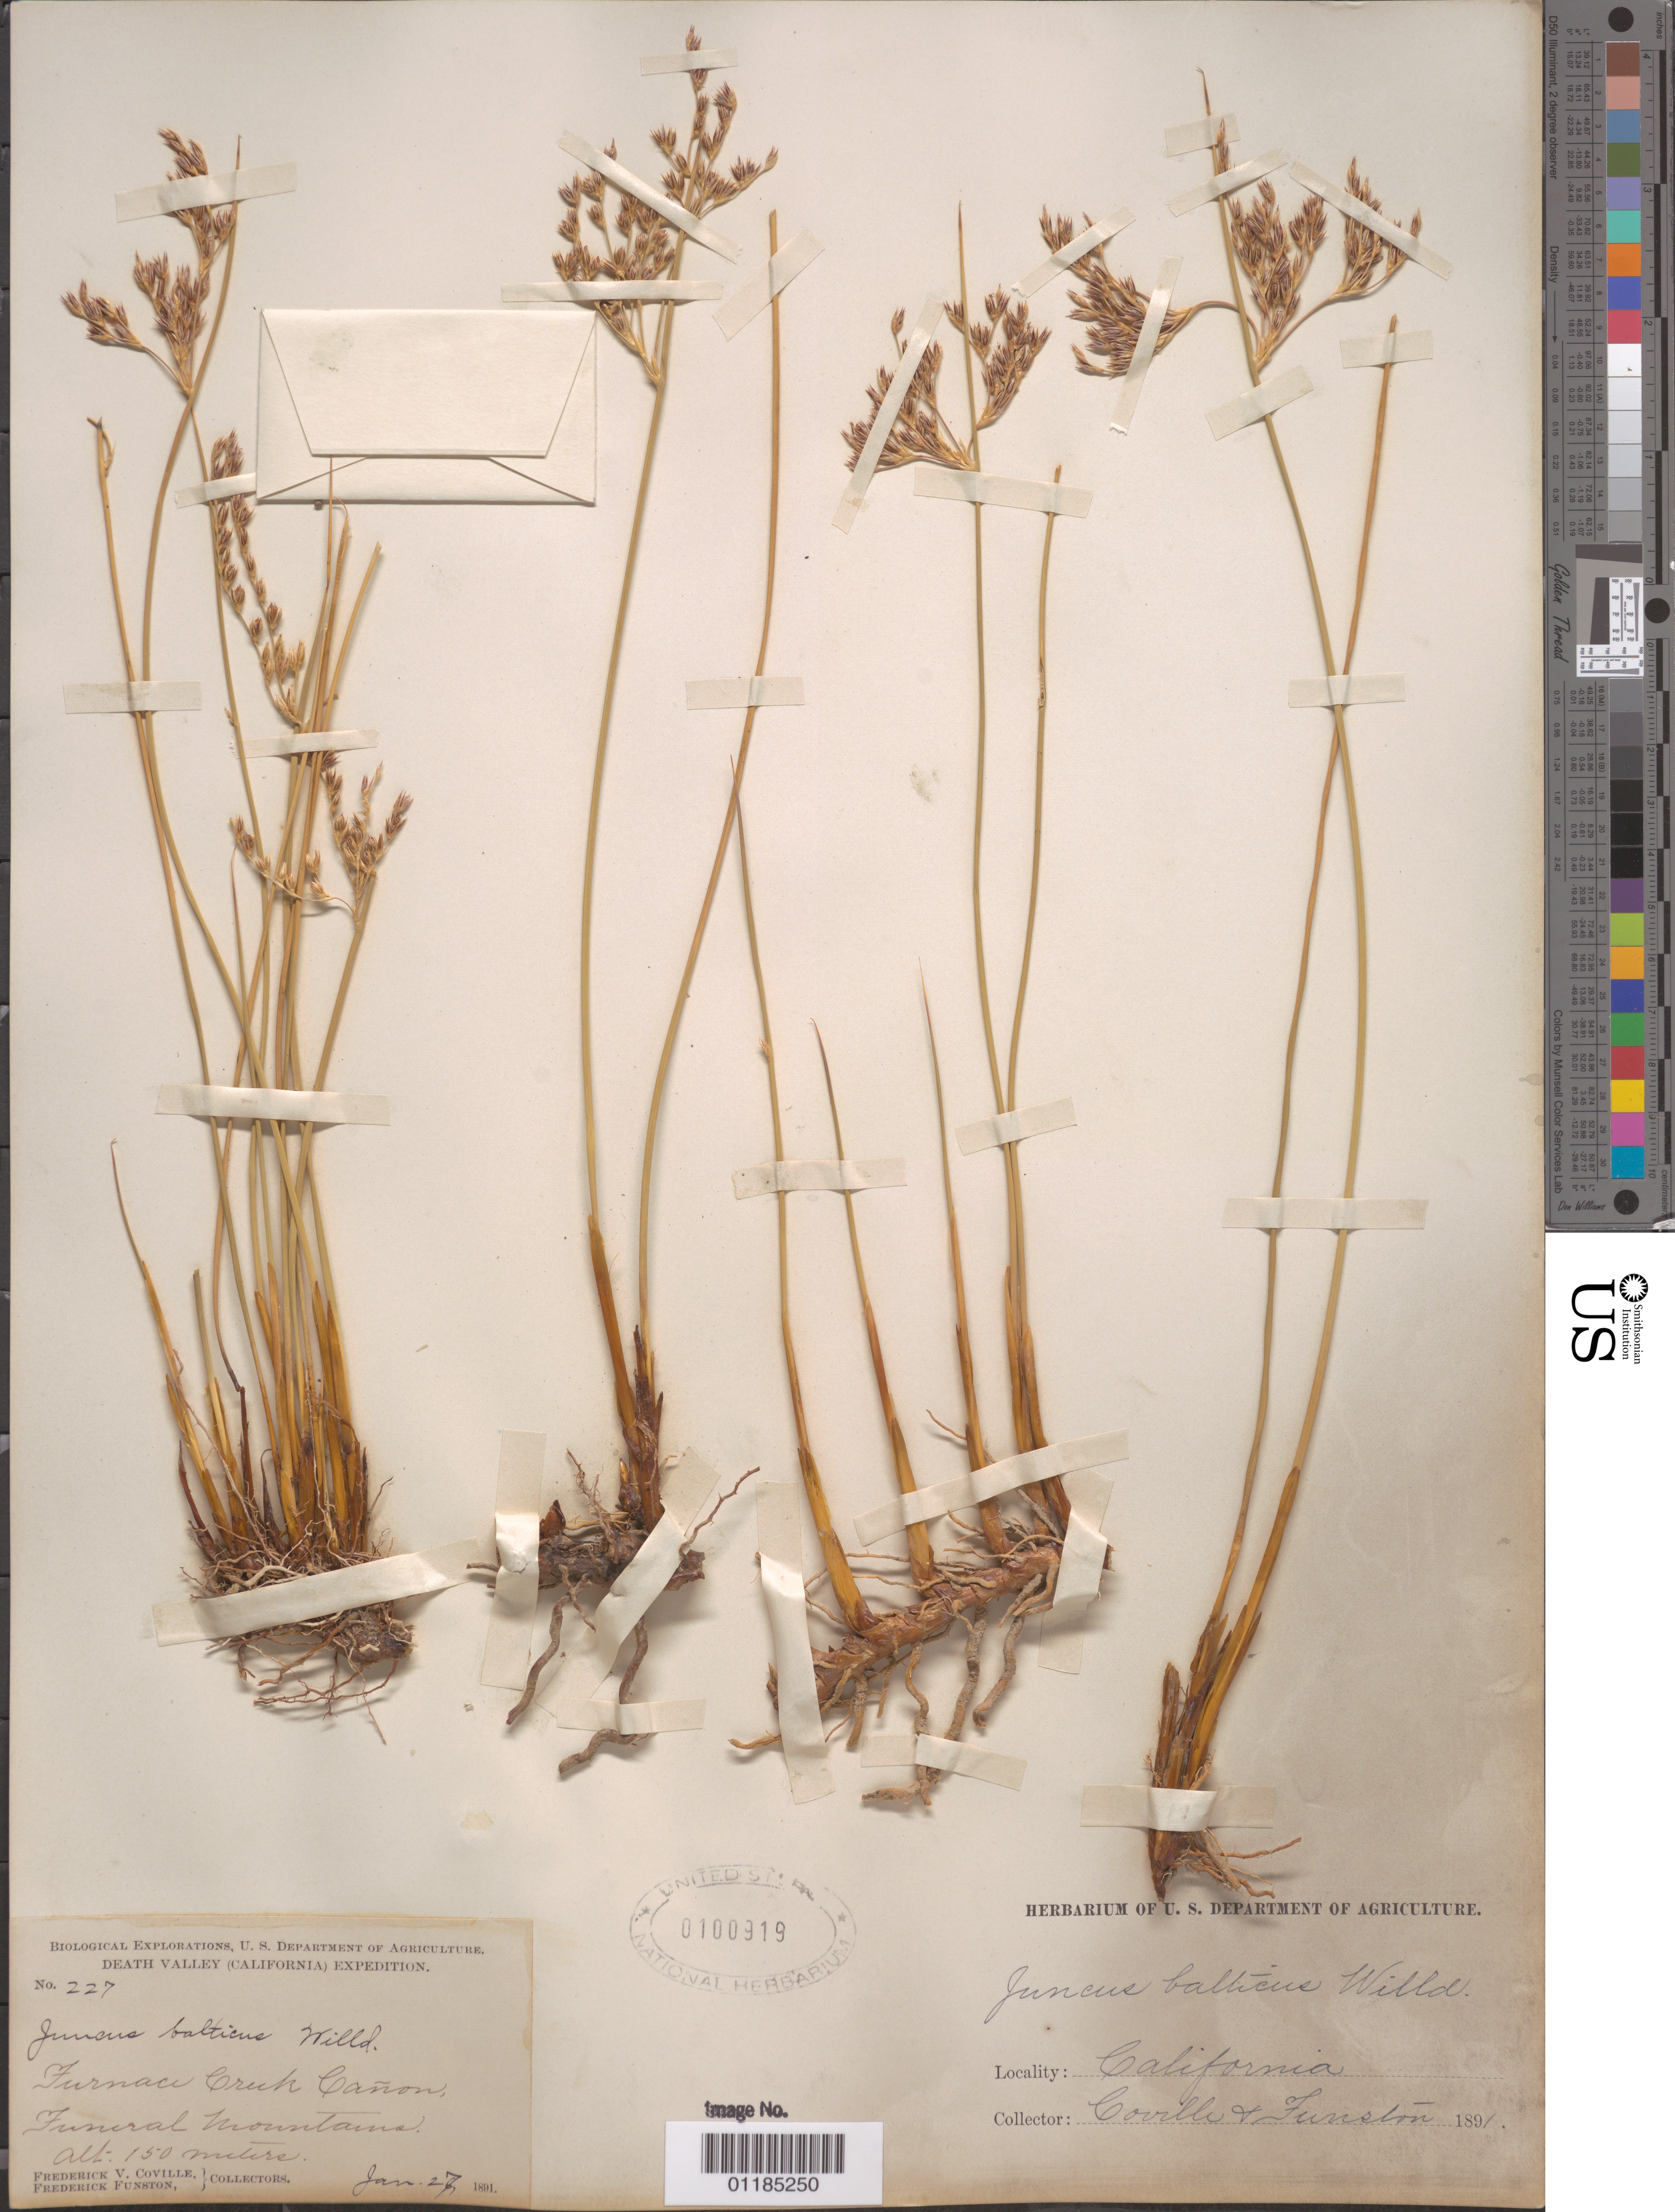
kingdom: Plantae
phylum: Tracheophyta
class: Liliopsida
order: Poales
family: Juncaceae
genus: Juncus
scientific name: Juncus balticus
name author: Willd.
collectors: F. V. Coville & F. Funston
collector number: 227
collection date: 1891-01-27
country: United States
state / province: California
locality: Furnace Creek Canyon, Funeral Moutains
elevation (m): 150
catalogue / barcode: US 100919